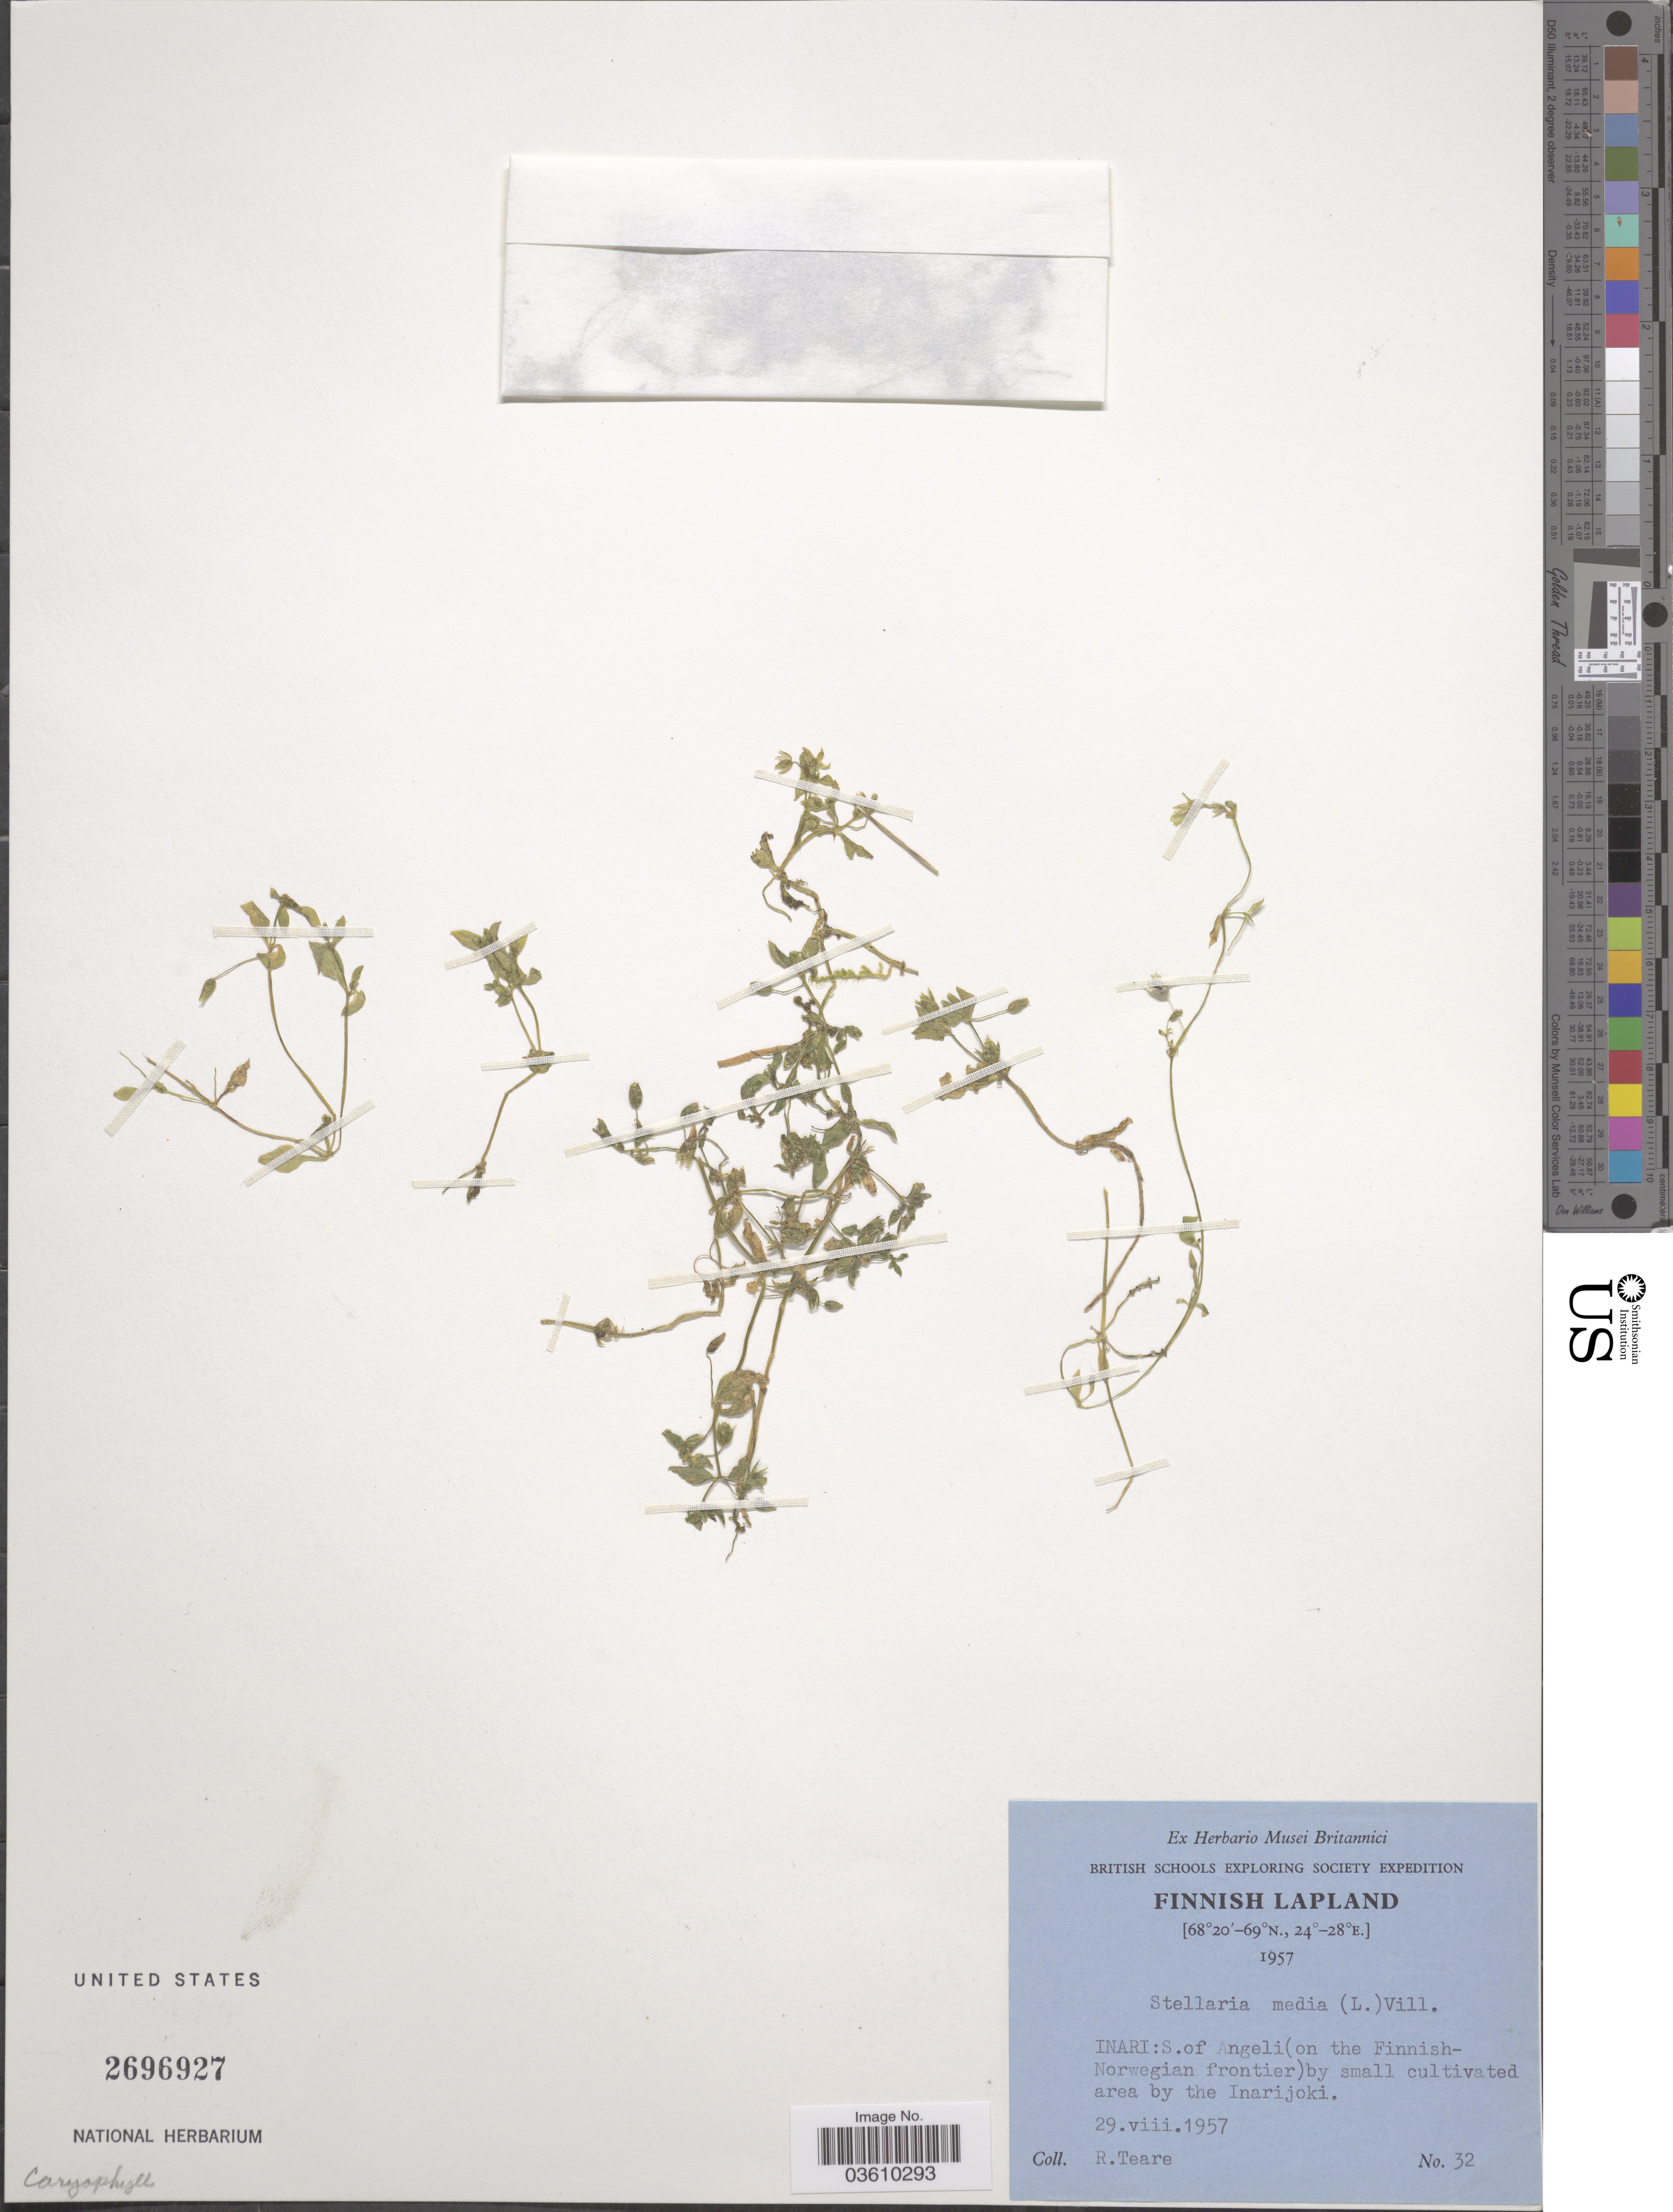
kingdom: Plantae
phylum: Tracheophyta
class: Magnoliopsida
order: Caryophyllales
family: Caryophyllaceae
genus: Stellaria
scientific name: Stellaria media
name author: (L.) Vill.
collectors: R. Teare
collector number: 32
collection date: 1957-08-29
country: Finland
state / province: Lappi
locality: Finnish Lapland. Inari: S. of Angeli (on the Finnish-Norwegian frontier) by small cultivated area by the Inarijoki.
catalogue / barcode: US 2696927